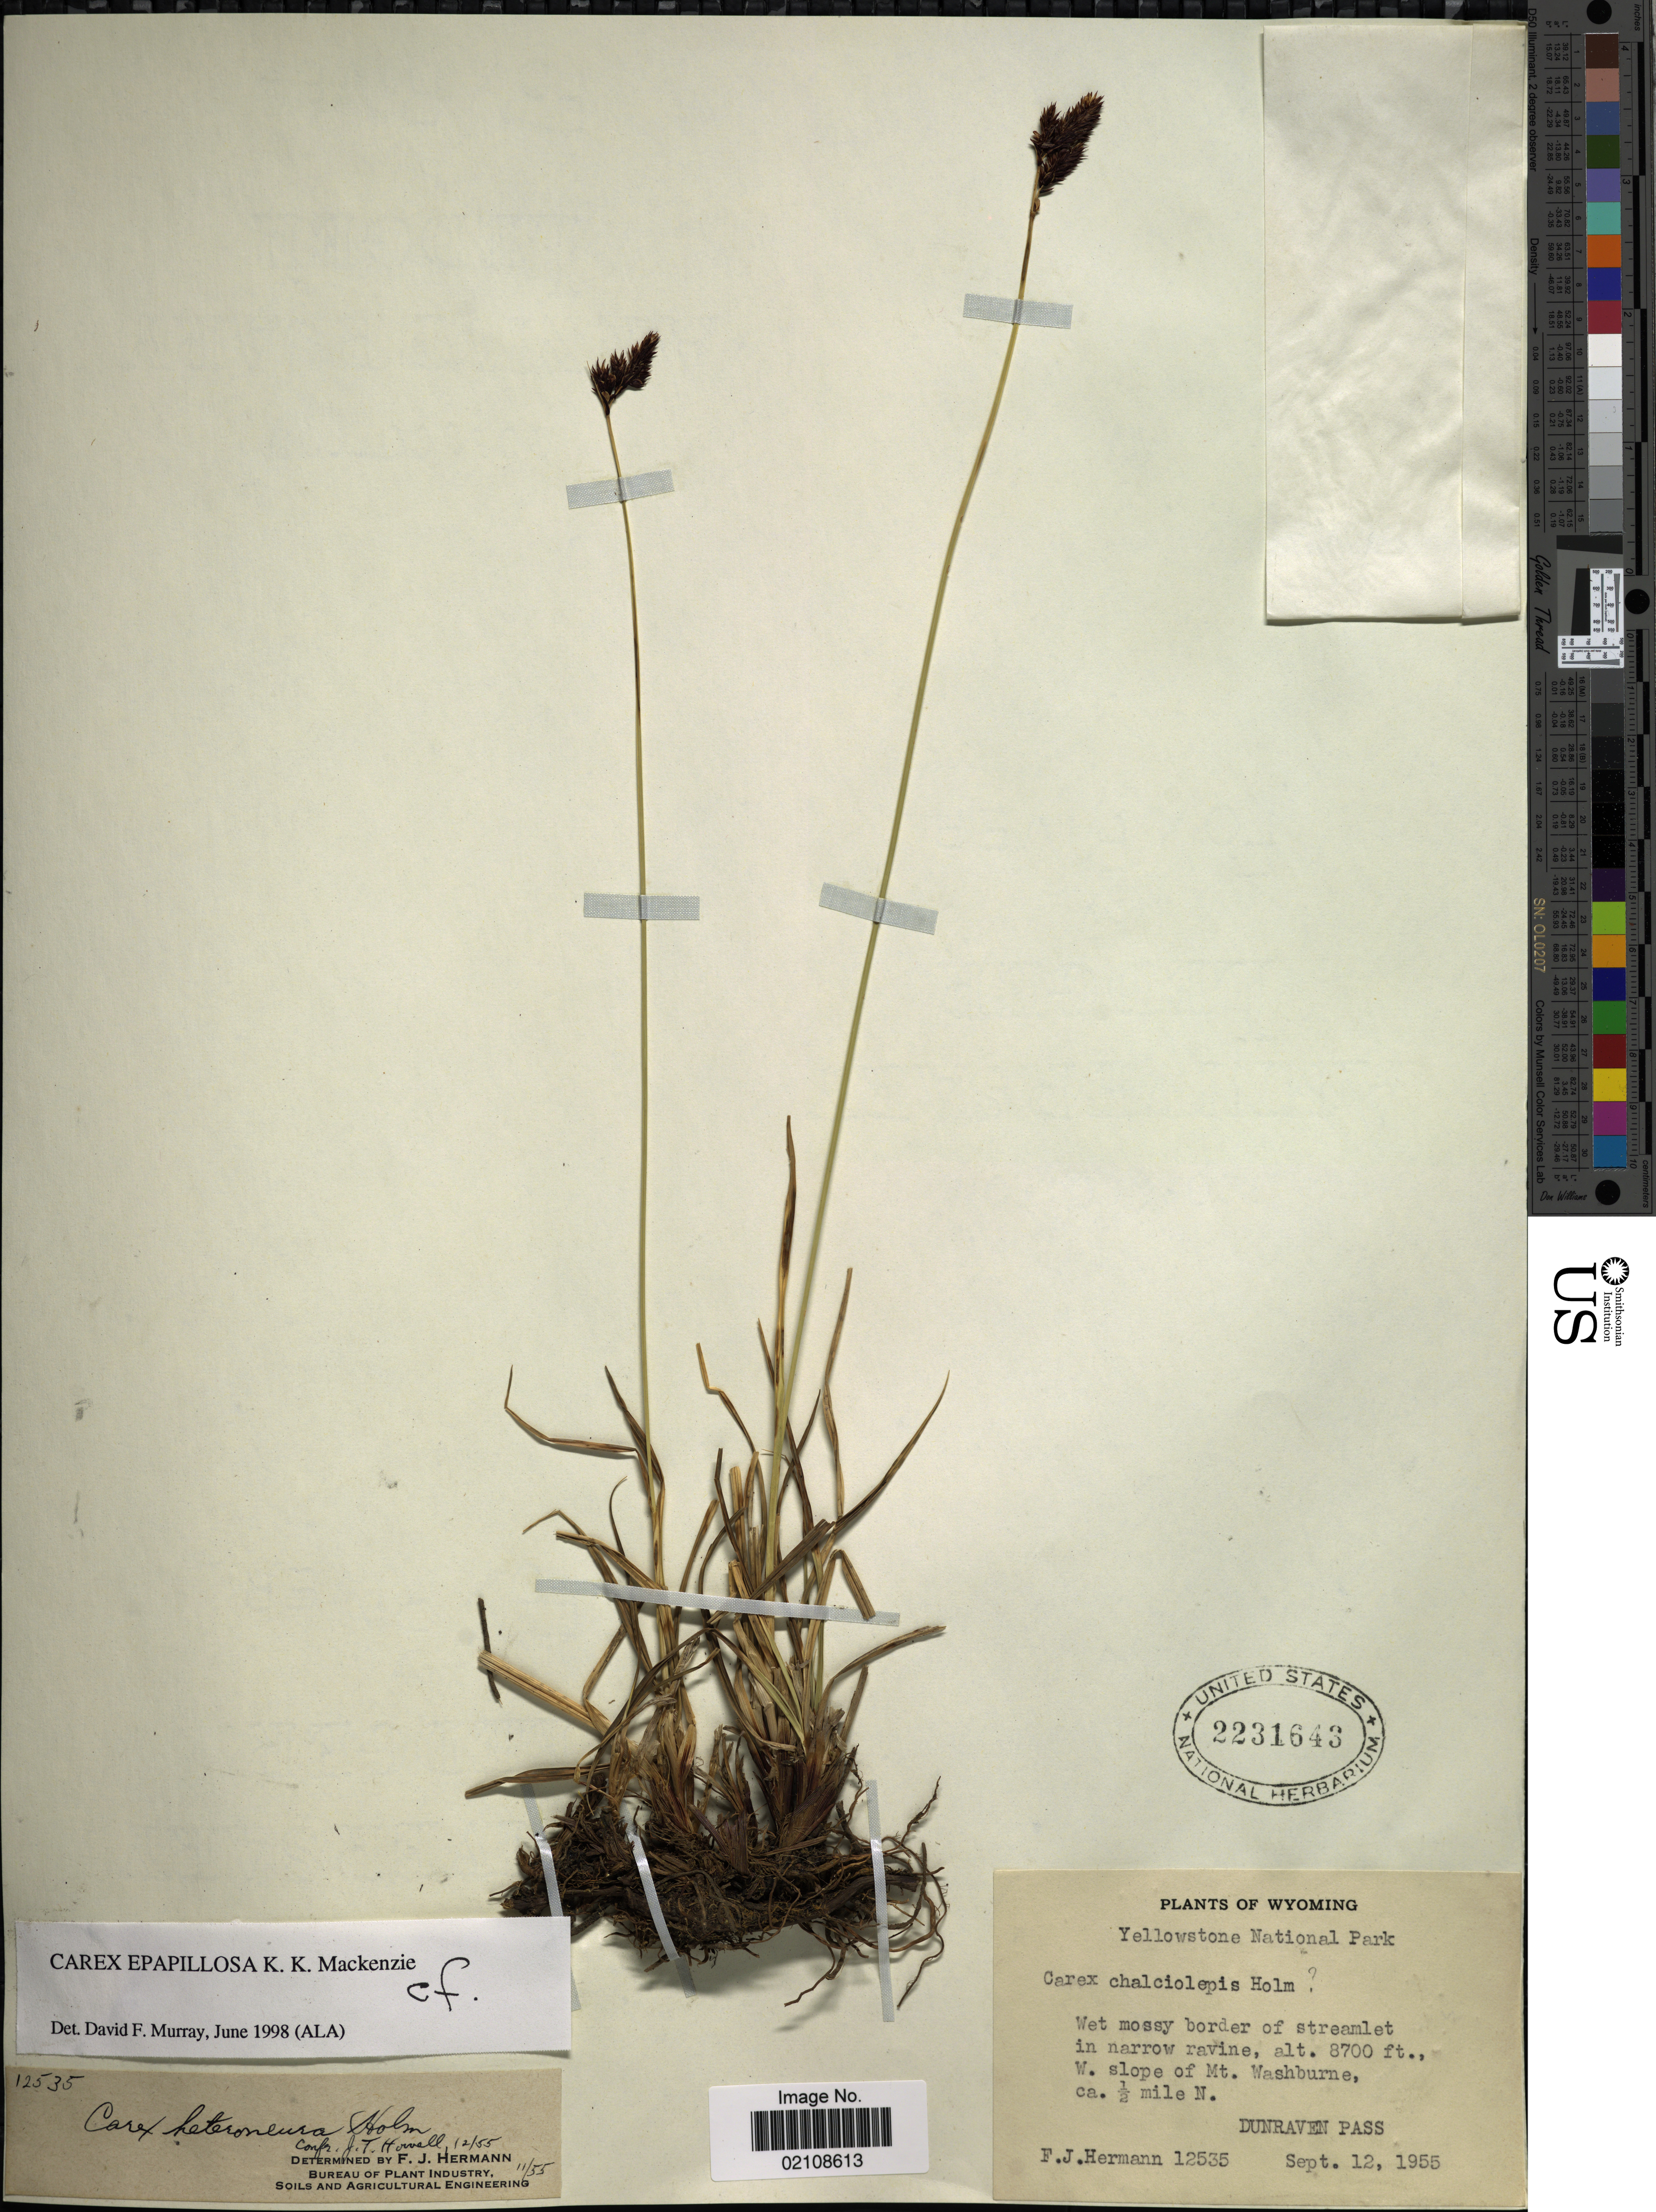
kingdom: Plantae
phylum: Tracheophyta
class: Liliopsida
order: Poales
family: Cyperaceae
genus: Carex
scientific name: Carex epapillosa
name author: Mack.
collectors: F. J. Hermann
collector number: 12535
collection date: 1955-09-12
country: United States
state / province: Wyoming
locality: Yellowstone National Park, wet mossy border of streamlet in narrow ravine, W. slope of Mt. Mashburne, ca. 1/2 mile N. Dunraven Pass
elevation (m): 2652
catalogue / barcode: US 2231643